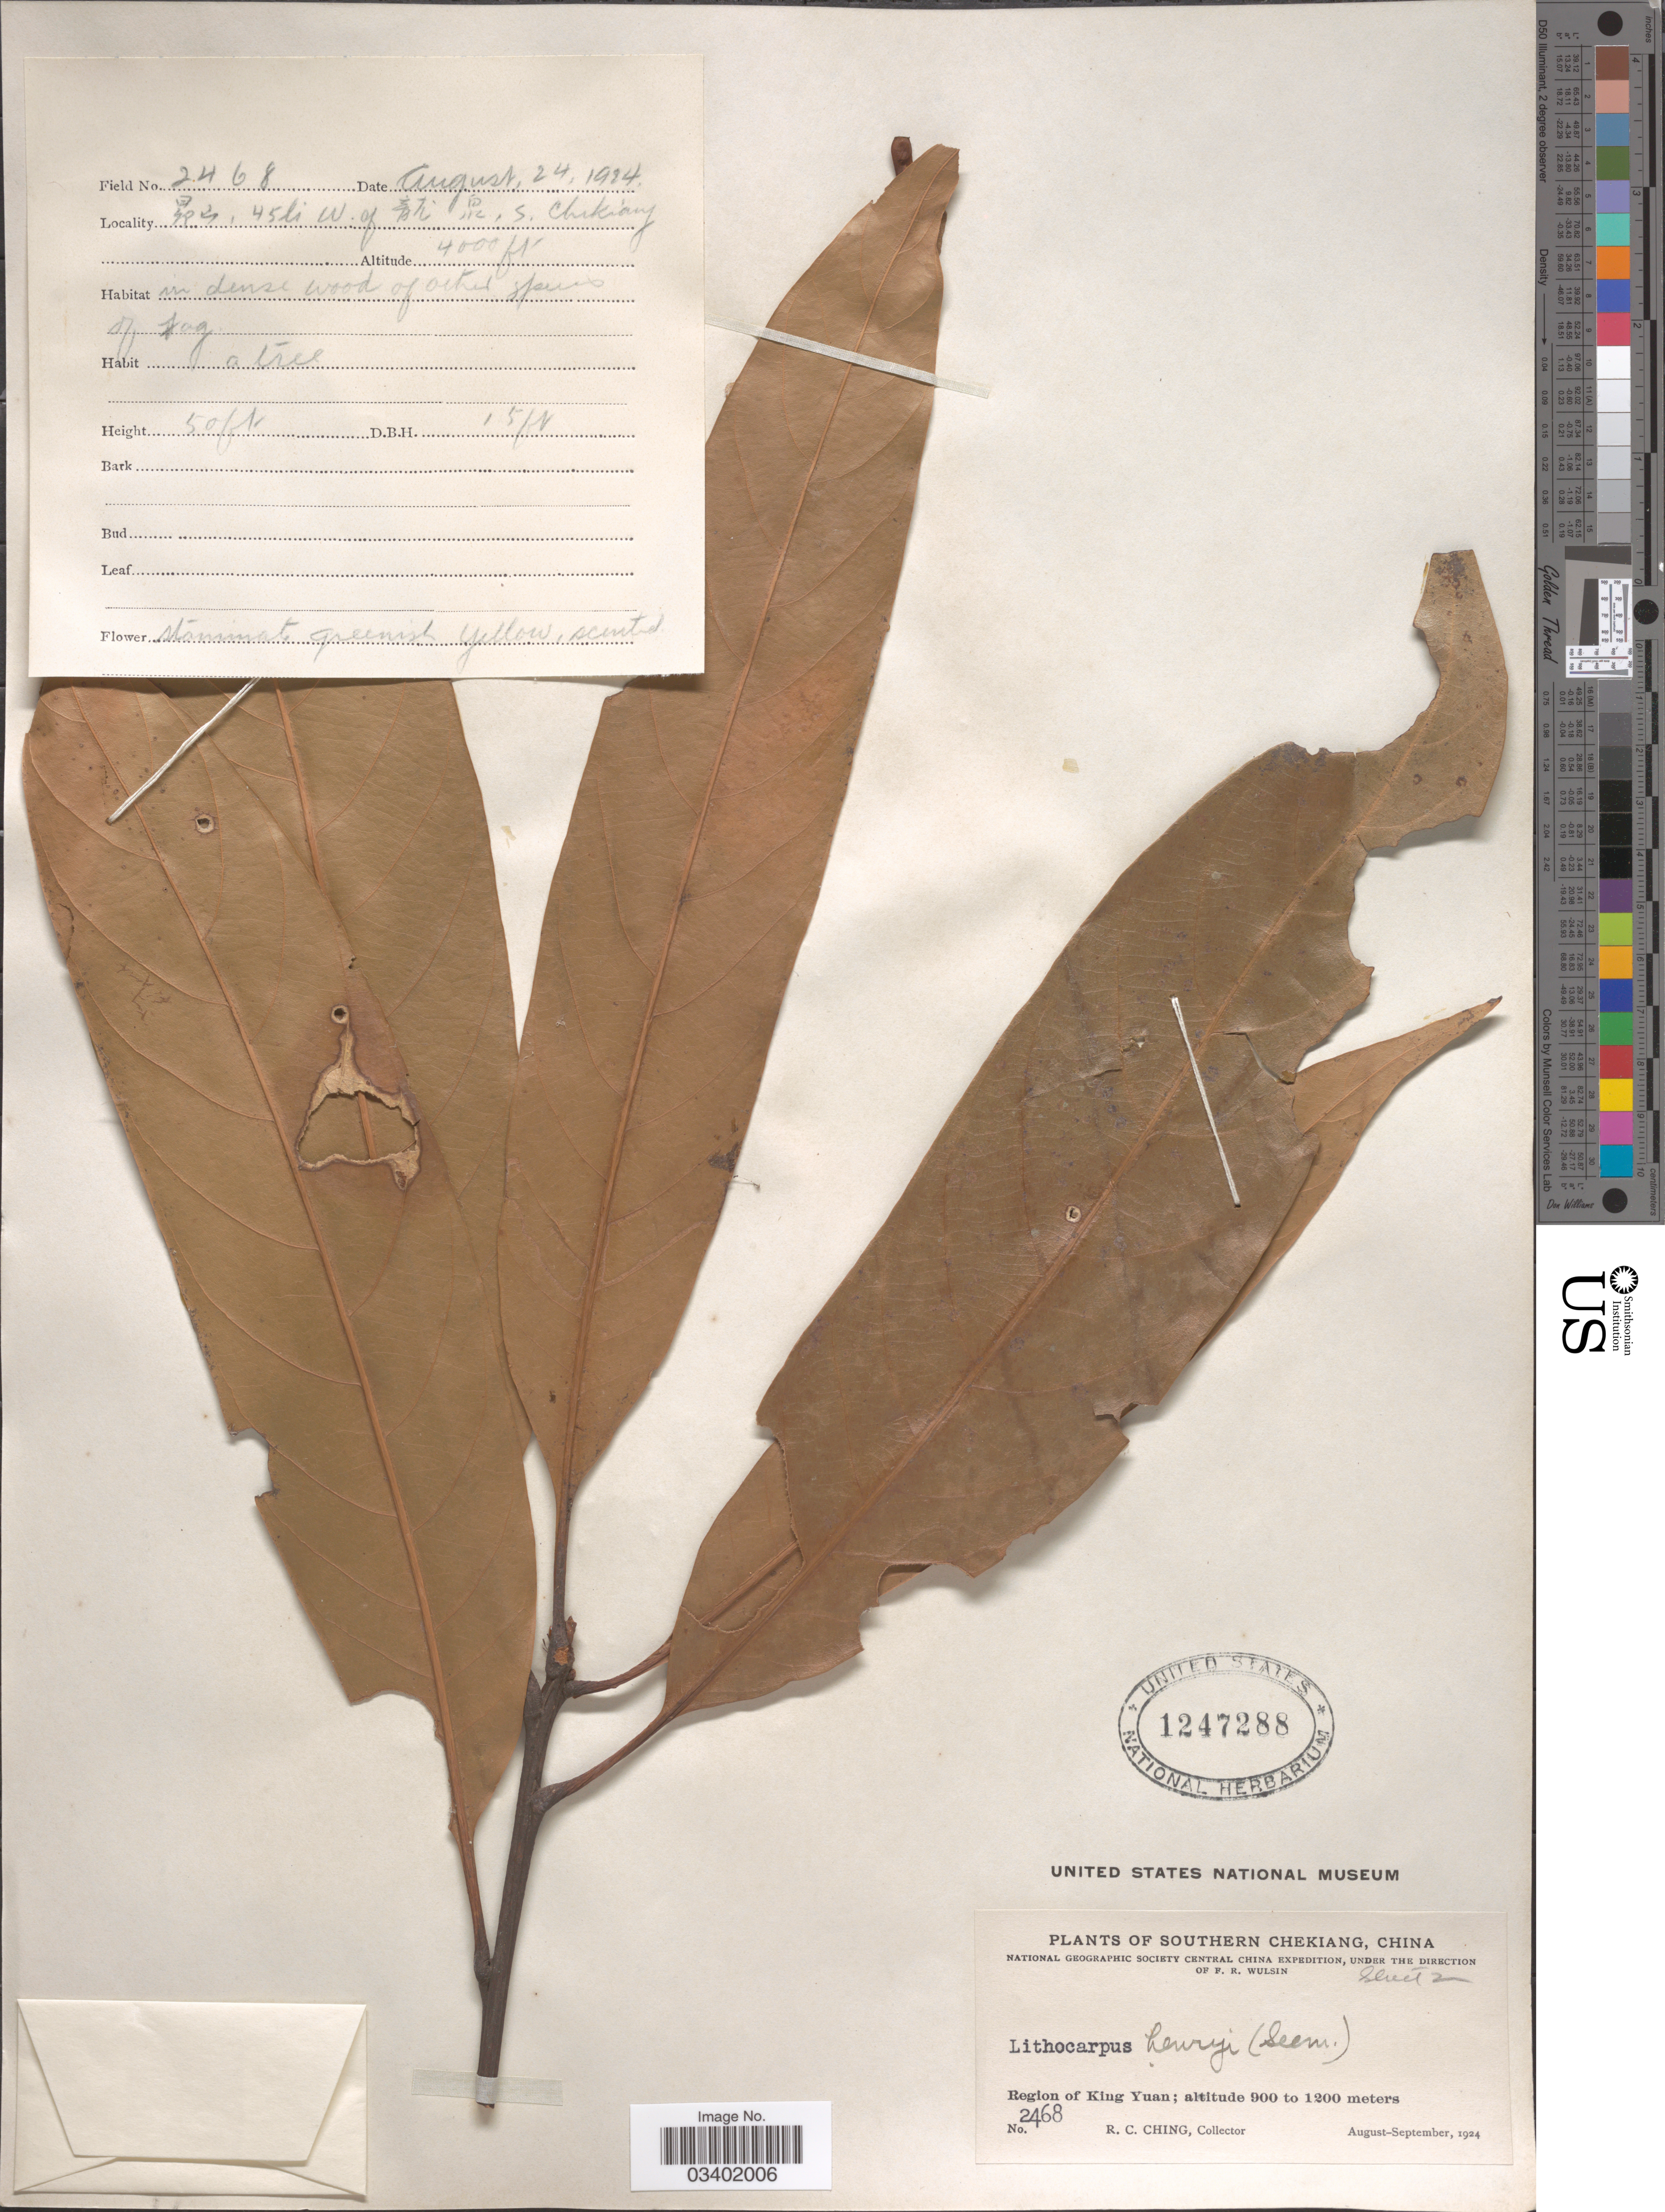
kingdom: Plantae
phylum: Tracheophyta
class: Magnoliopsida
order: Fagales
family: Fagaceae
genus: Lithocarpus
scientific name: Lithocarpus henryi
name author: Rehder & E.H. Wilson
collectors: R. C. Ching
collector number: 2468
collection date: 1924-08-24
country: China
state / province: Zhejiang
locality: Southern Chekiang. Region of King Yuan. X, 45 li W. of X, S. Chekiang.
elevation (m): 1219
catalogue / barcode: US 1247288